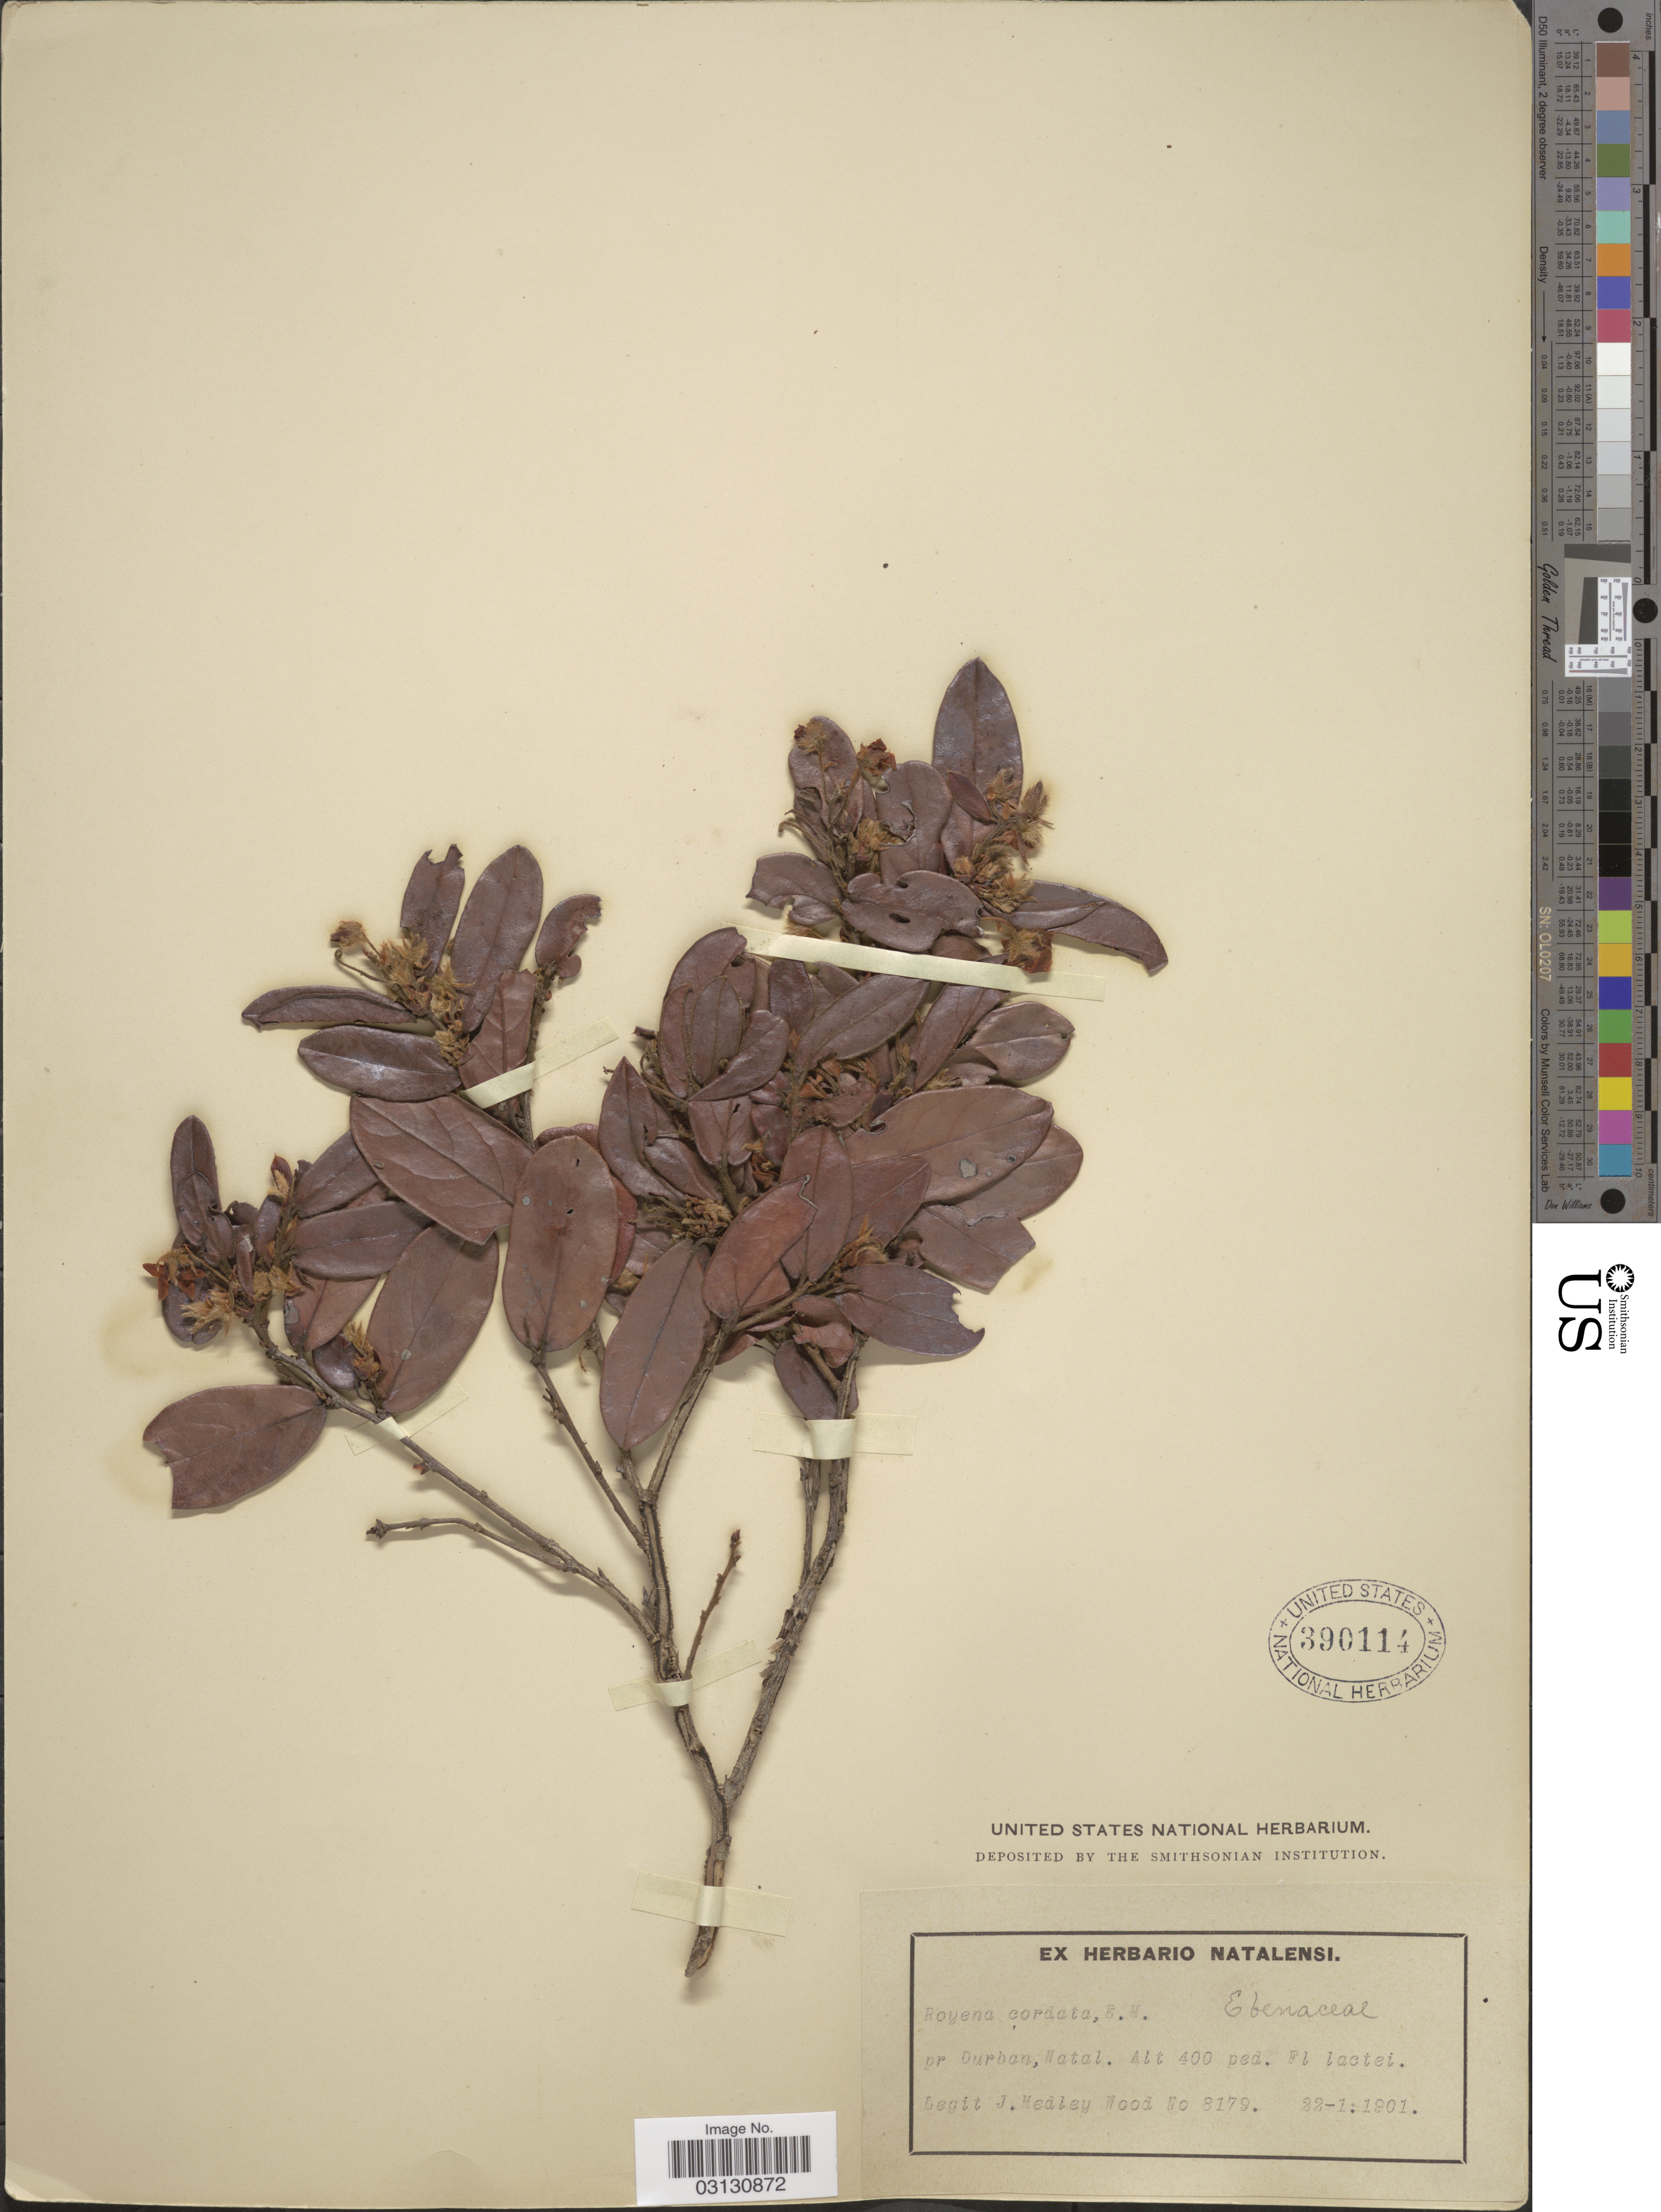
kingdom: Plantae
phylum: Tracheophyta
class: Magnoliopsida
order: Ericales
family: Ebenaceae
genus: Royena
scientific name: Royena cordata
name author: E. Mey. ex A. DC.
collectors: J. Medley Wood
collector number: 8179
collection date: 1901-01-22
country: South Africa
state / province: KwaZulu-Natal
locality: Pr Durban, Natal.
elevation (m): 122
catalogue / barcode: US 390114